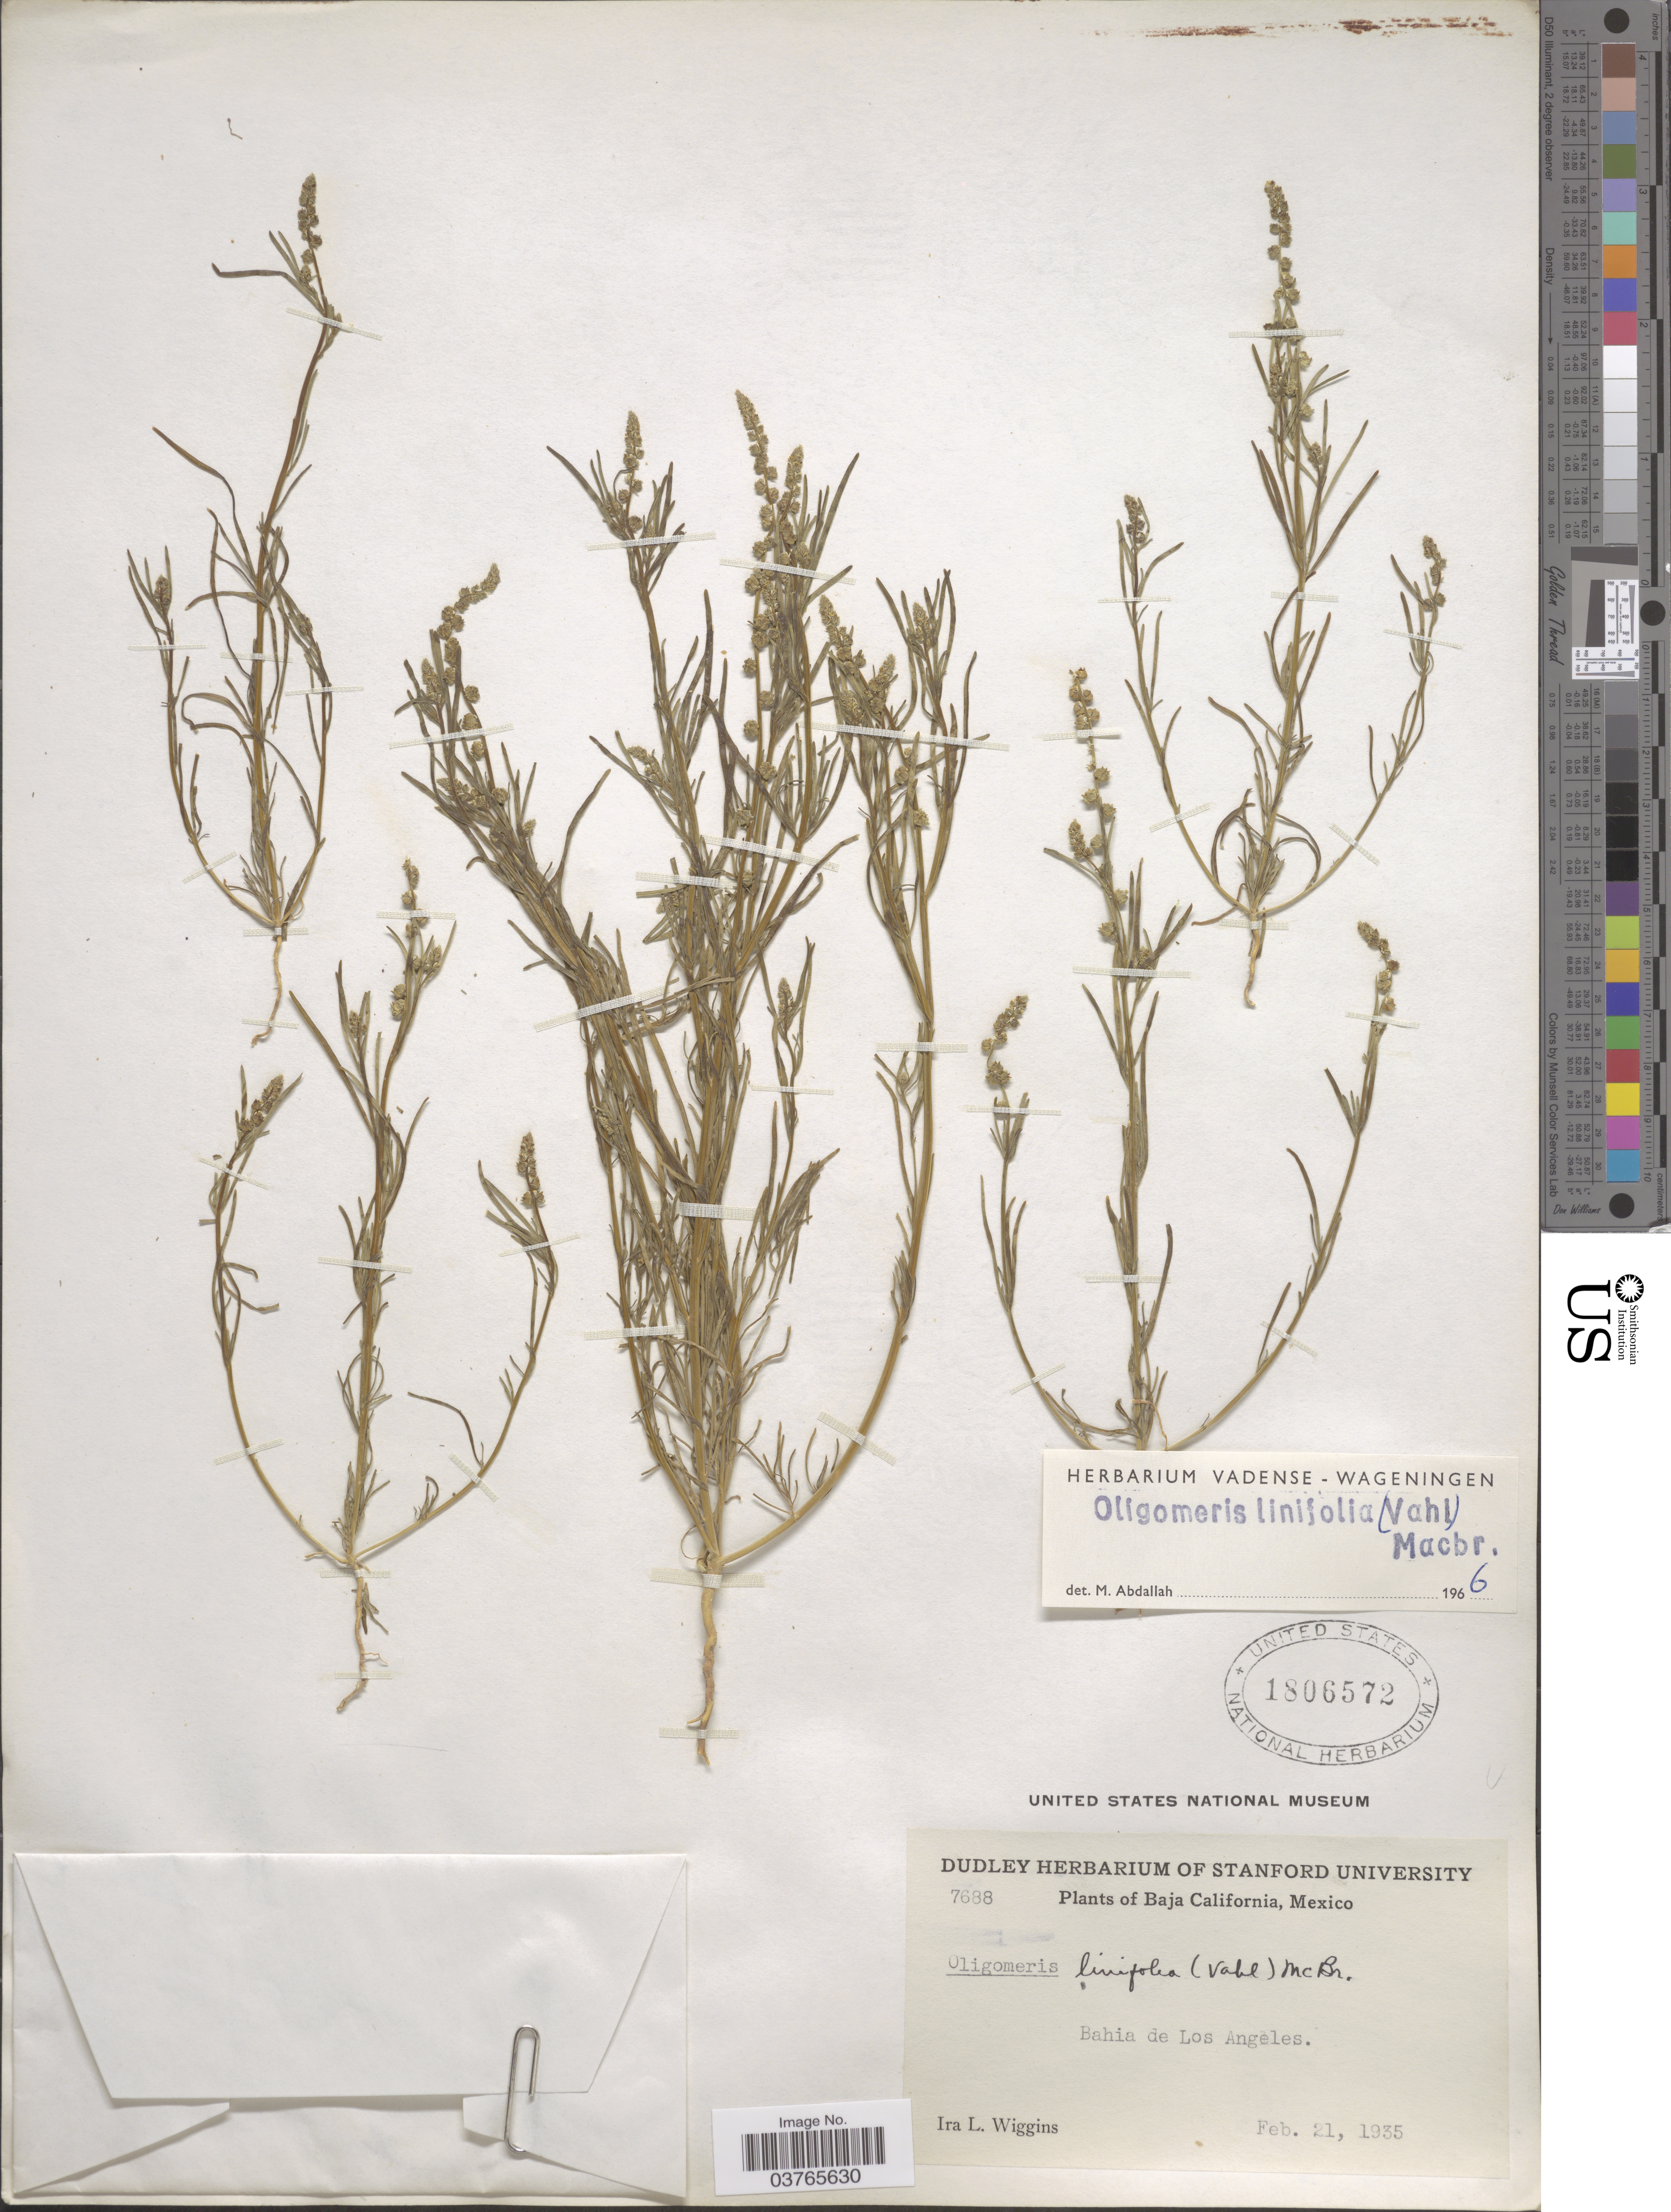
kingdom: Plantae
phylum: Tracheophyta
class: Magnoliopsida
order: Brassicales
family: Resedaceae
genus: Oligomeris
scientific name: Oligomeris linifolia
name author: (Vahl) J.F. Macbr.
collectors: I. L. Wiggins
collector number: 7688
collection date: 1935-02-21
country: Mexico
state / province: Baja California Norte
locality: Bahia de Los Angeles.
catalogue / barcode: US 1806572